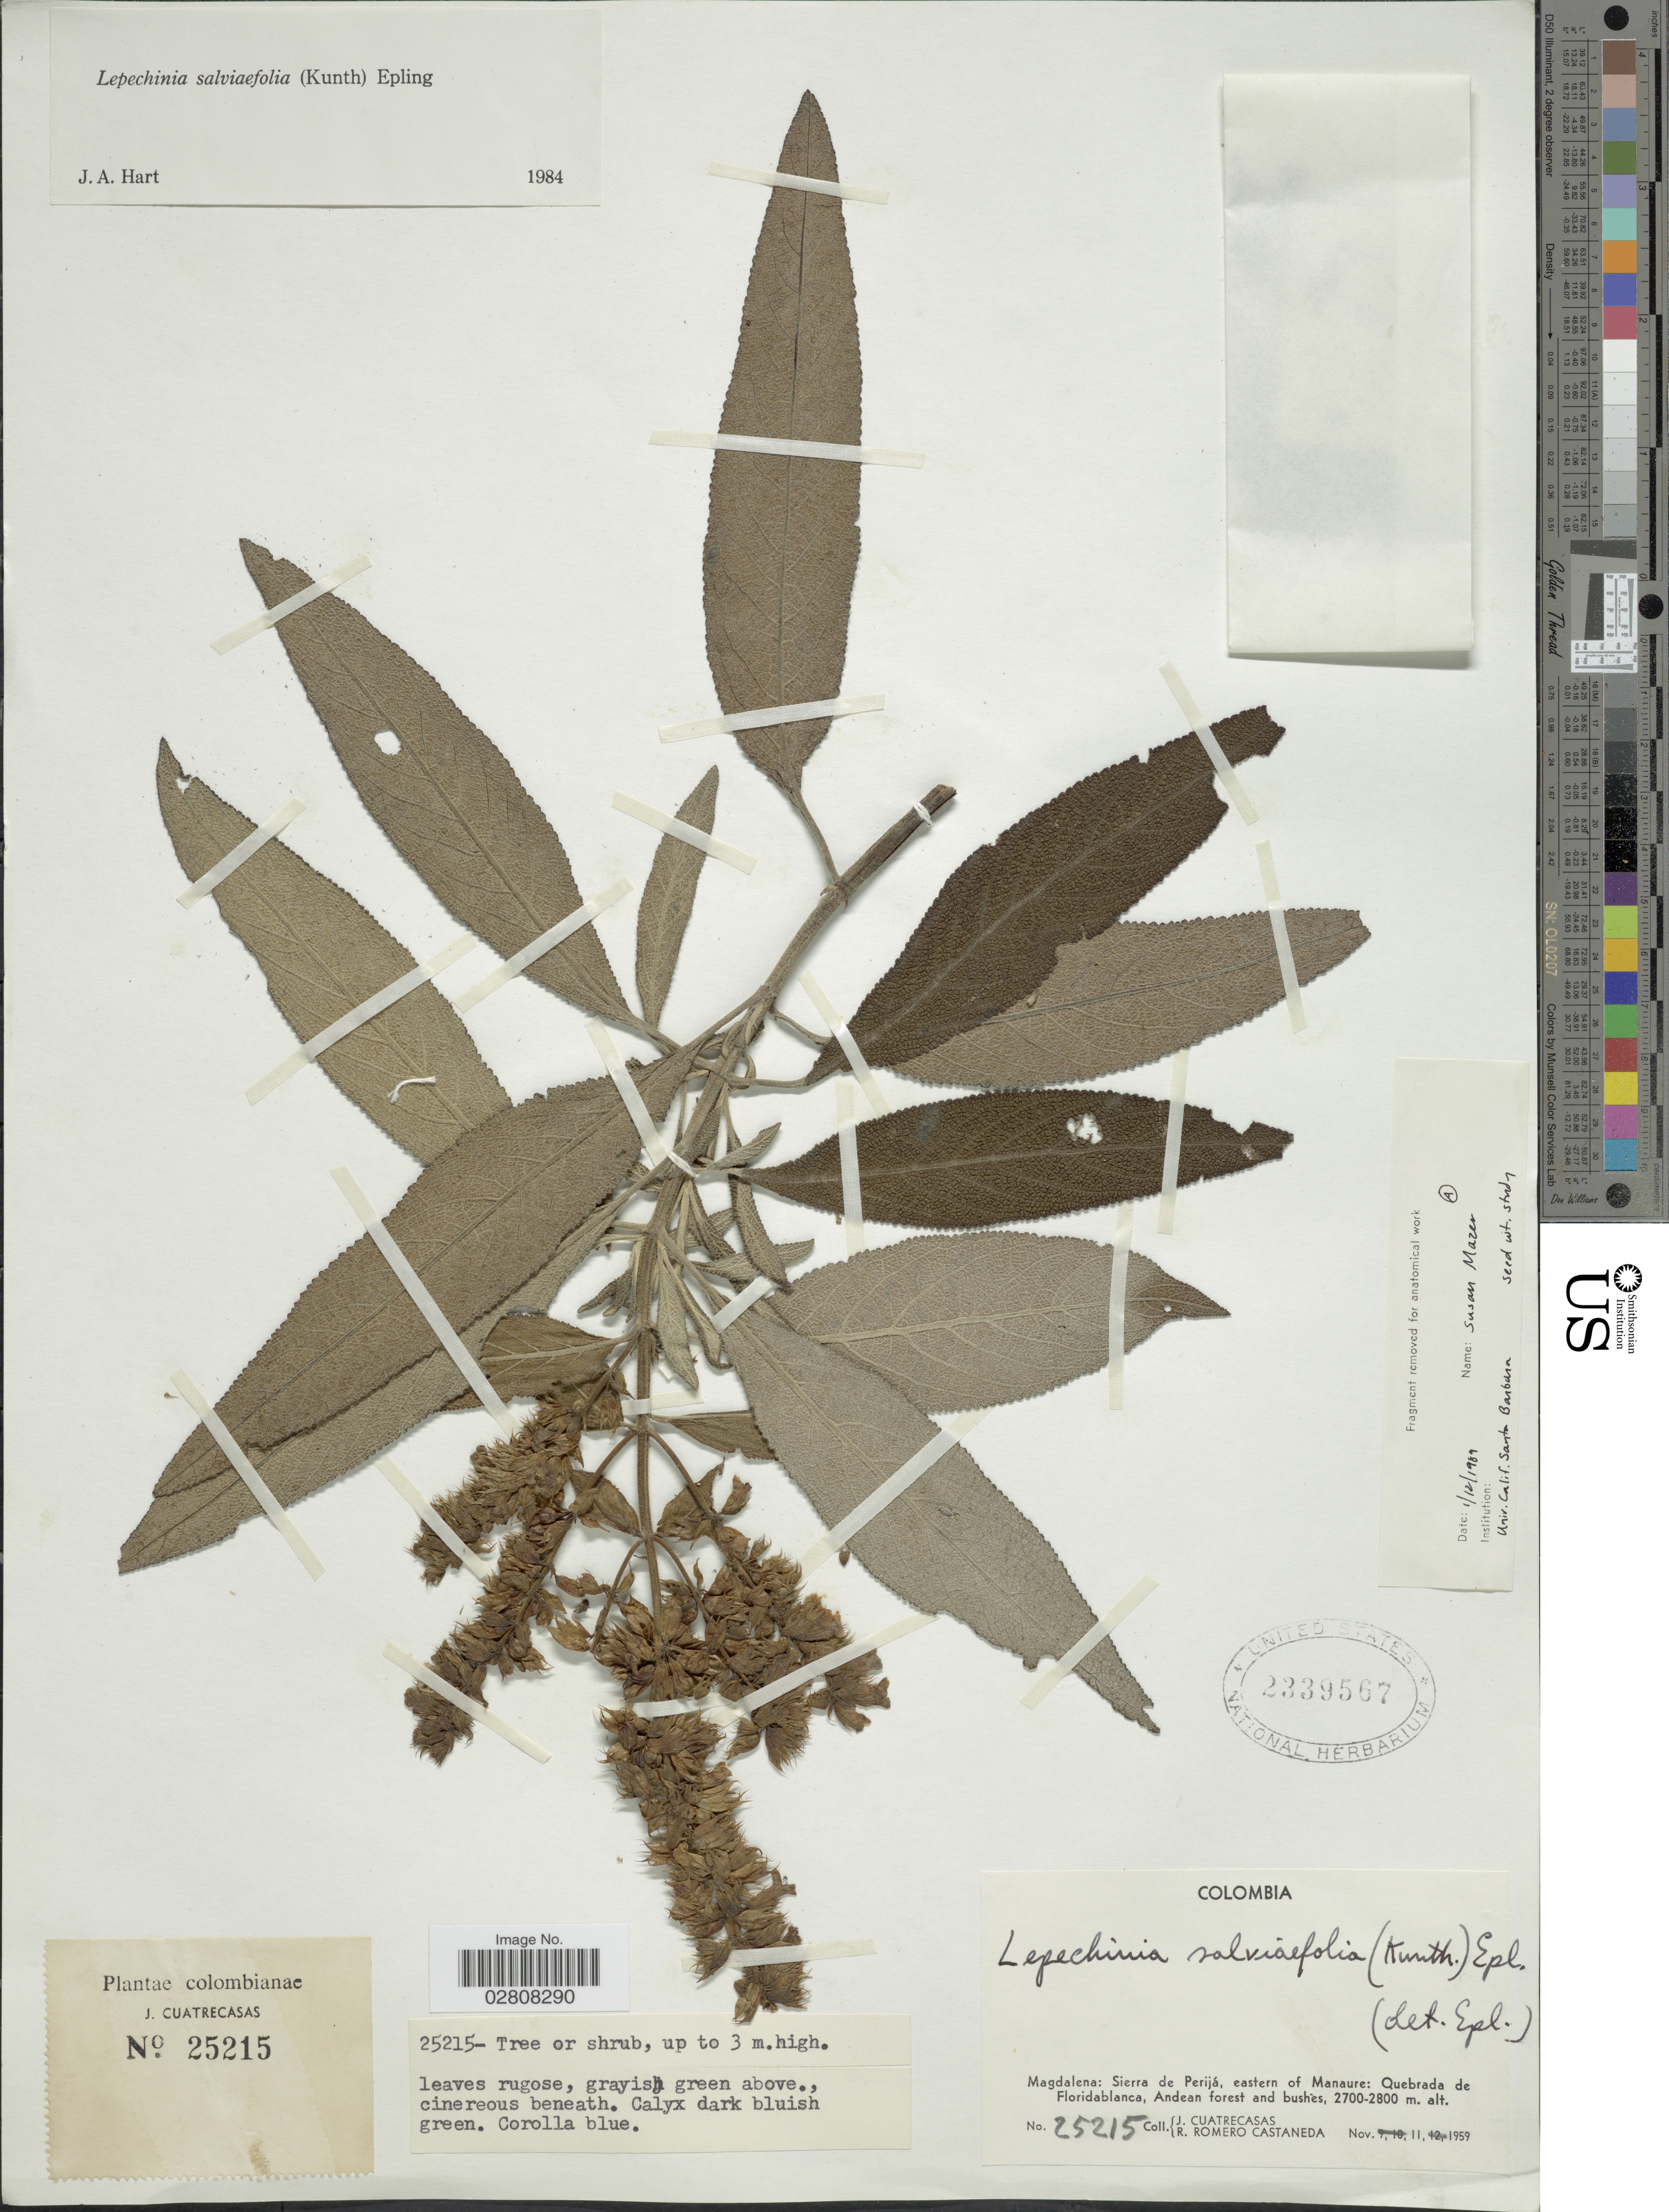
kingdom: Plantae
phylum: Tracheophyta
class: Magnoliopsida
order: Lamiales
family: Lamiaceae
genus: Lepechinia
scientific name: Lepechinia salviifolia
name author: (Kunth) Epling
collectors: J. Cuatrecasas & R. Romero Castañeda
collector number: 25215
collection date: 1959-11-11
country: Colombia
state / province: Magdalena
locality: Magdalena: Sierra de Perijá, eastern of Manaure: Quebrada de Floridablanca, Andean forest and bushes.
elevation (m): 2700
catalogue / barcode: US 2339567